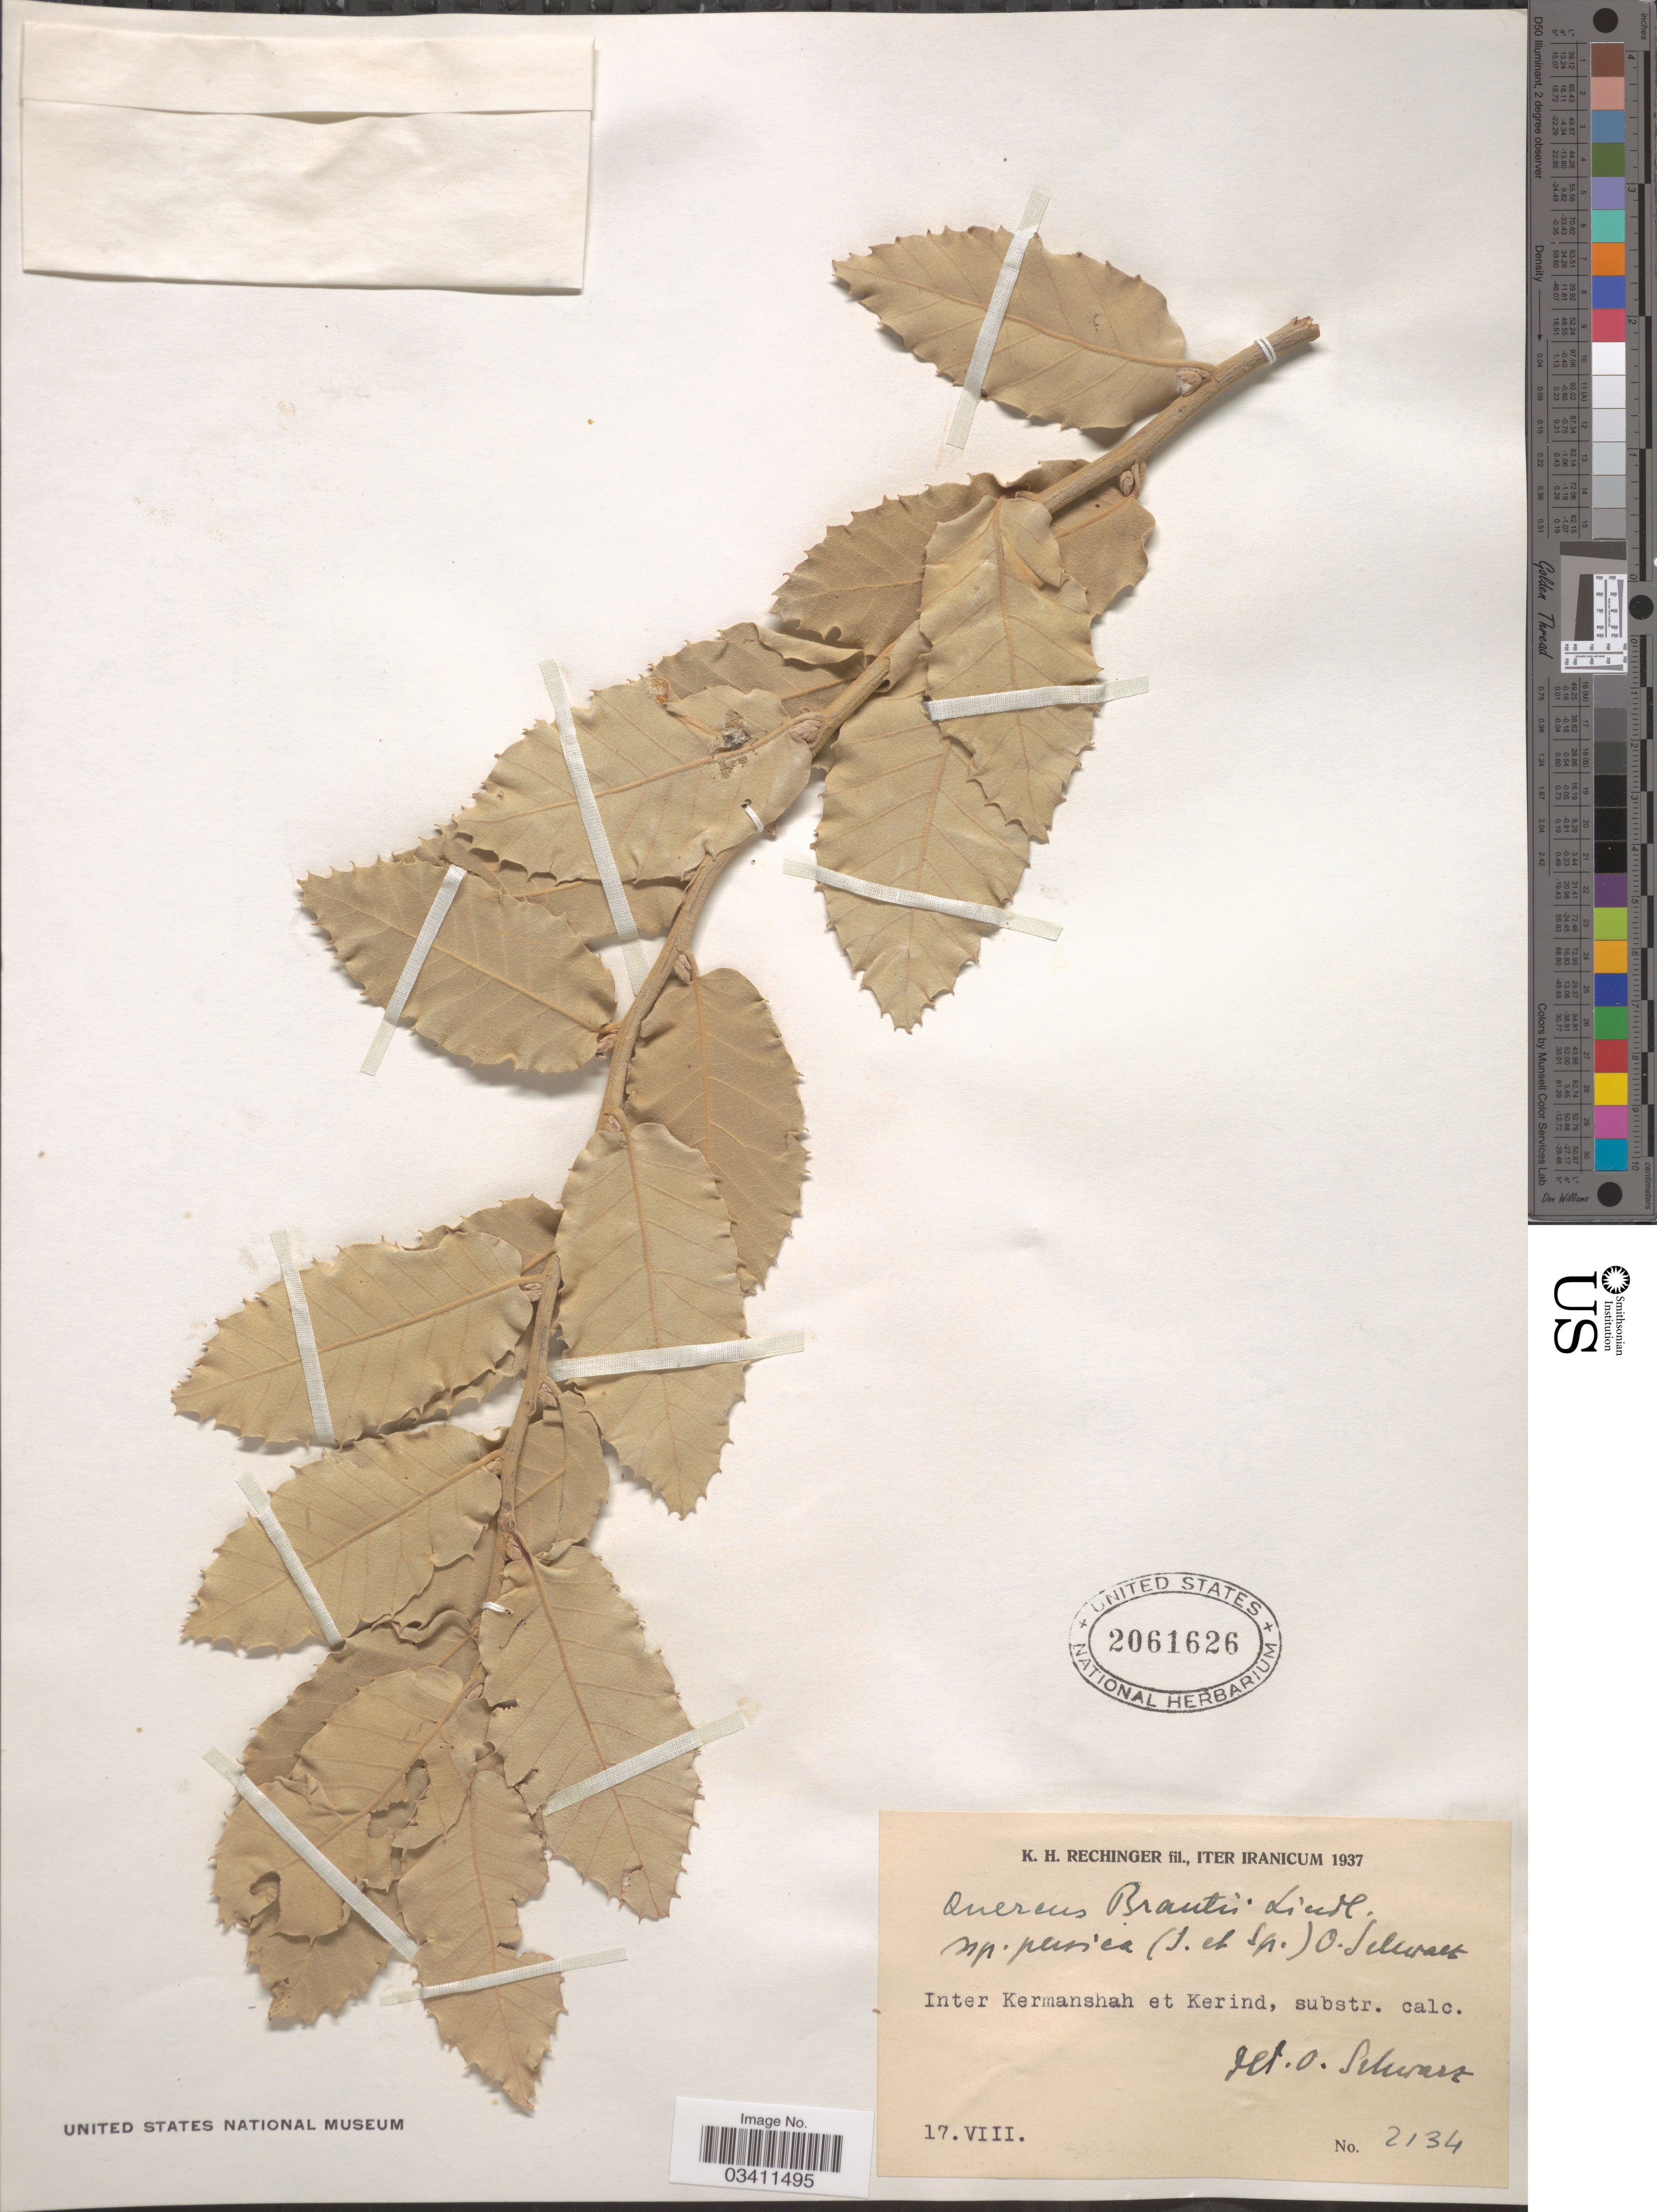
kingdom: Plantae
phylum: Tracheophyta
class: Magnoliopsida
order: Fagales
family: Fagaceae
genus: Quercus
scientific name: Quercus brantii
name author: Lindl.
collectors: K. H. Rechinger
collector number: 2134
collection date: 1937-08-17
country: Iran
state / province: Kermanshah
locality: Inter Kermanshah et Kerind, substr. calc.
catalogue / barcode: US 2061626